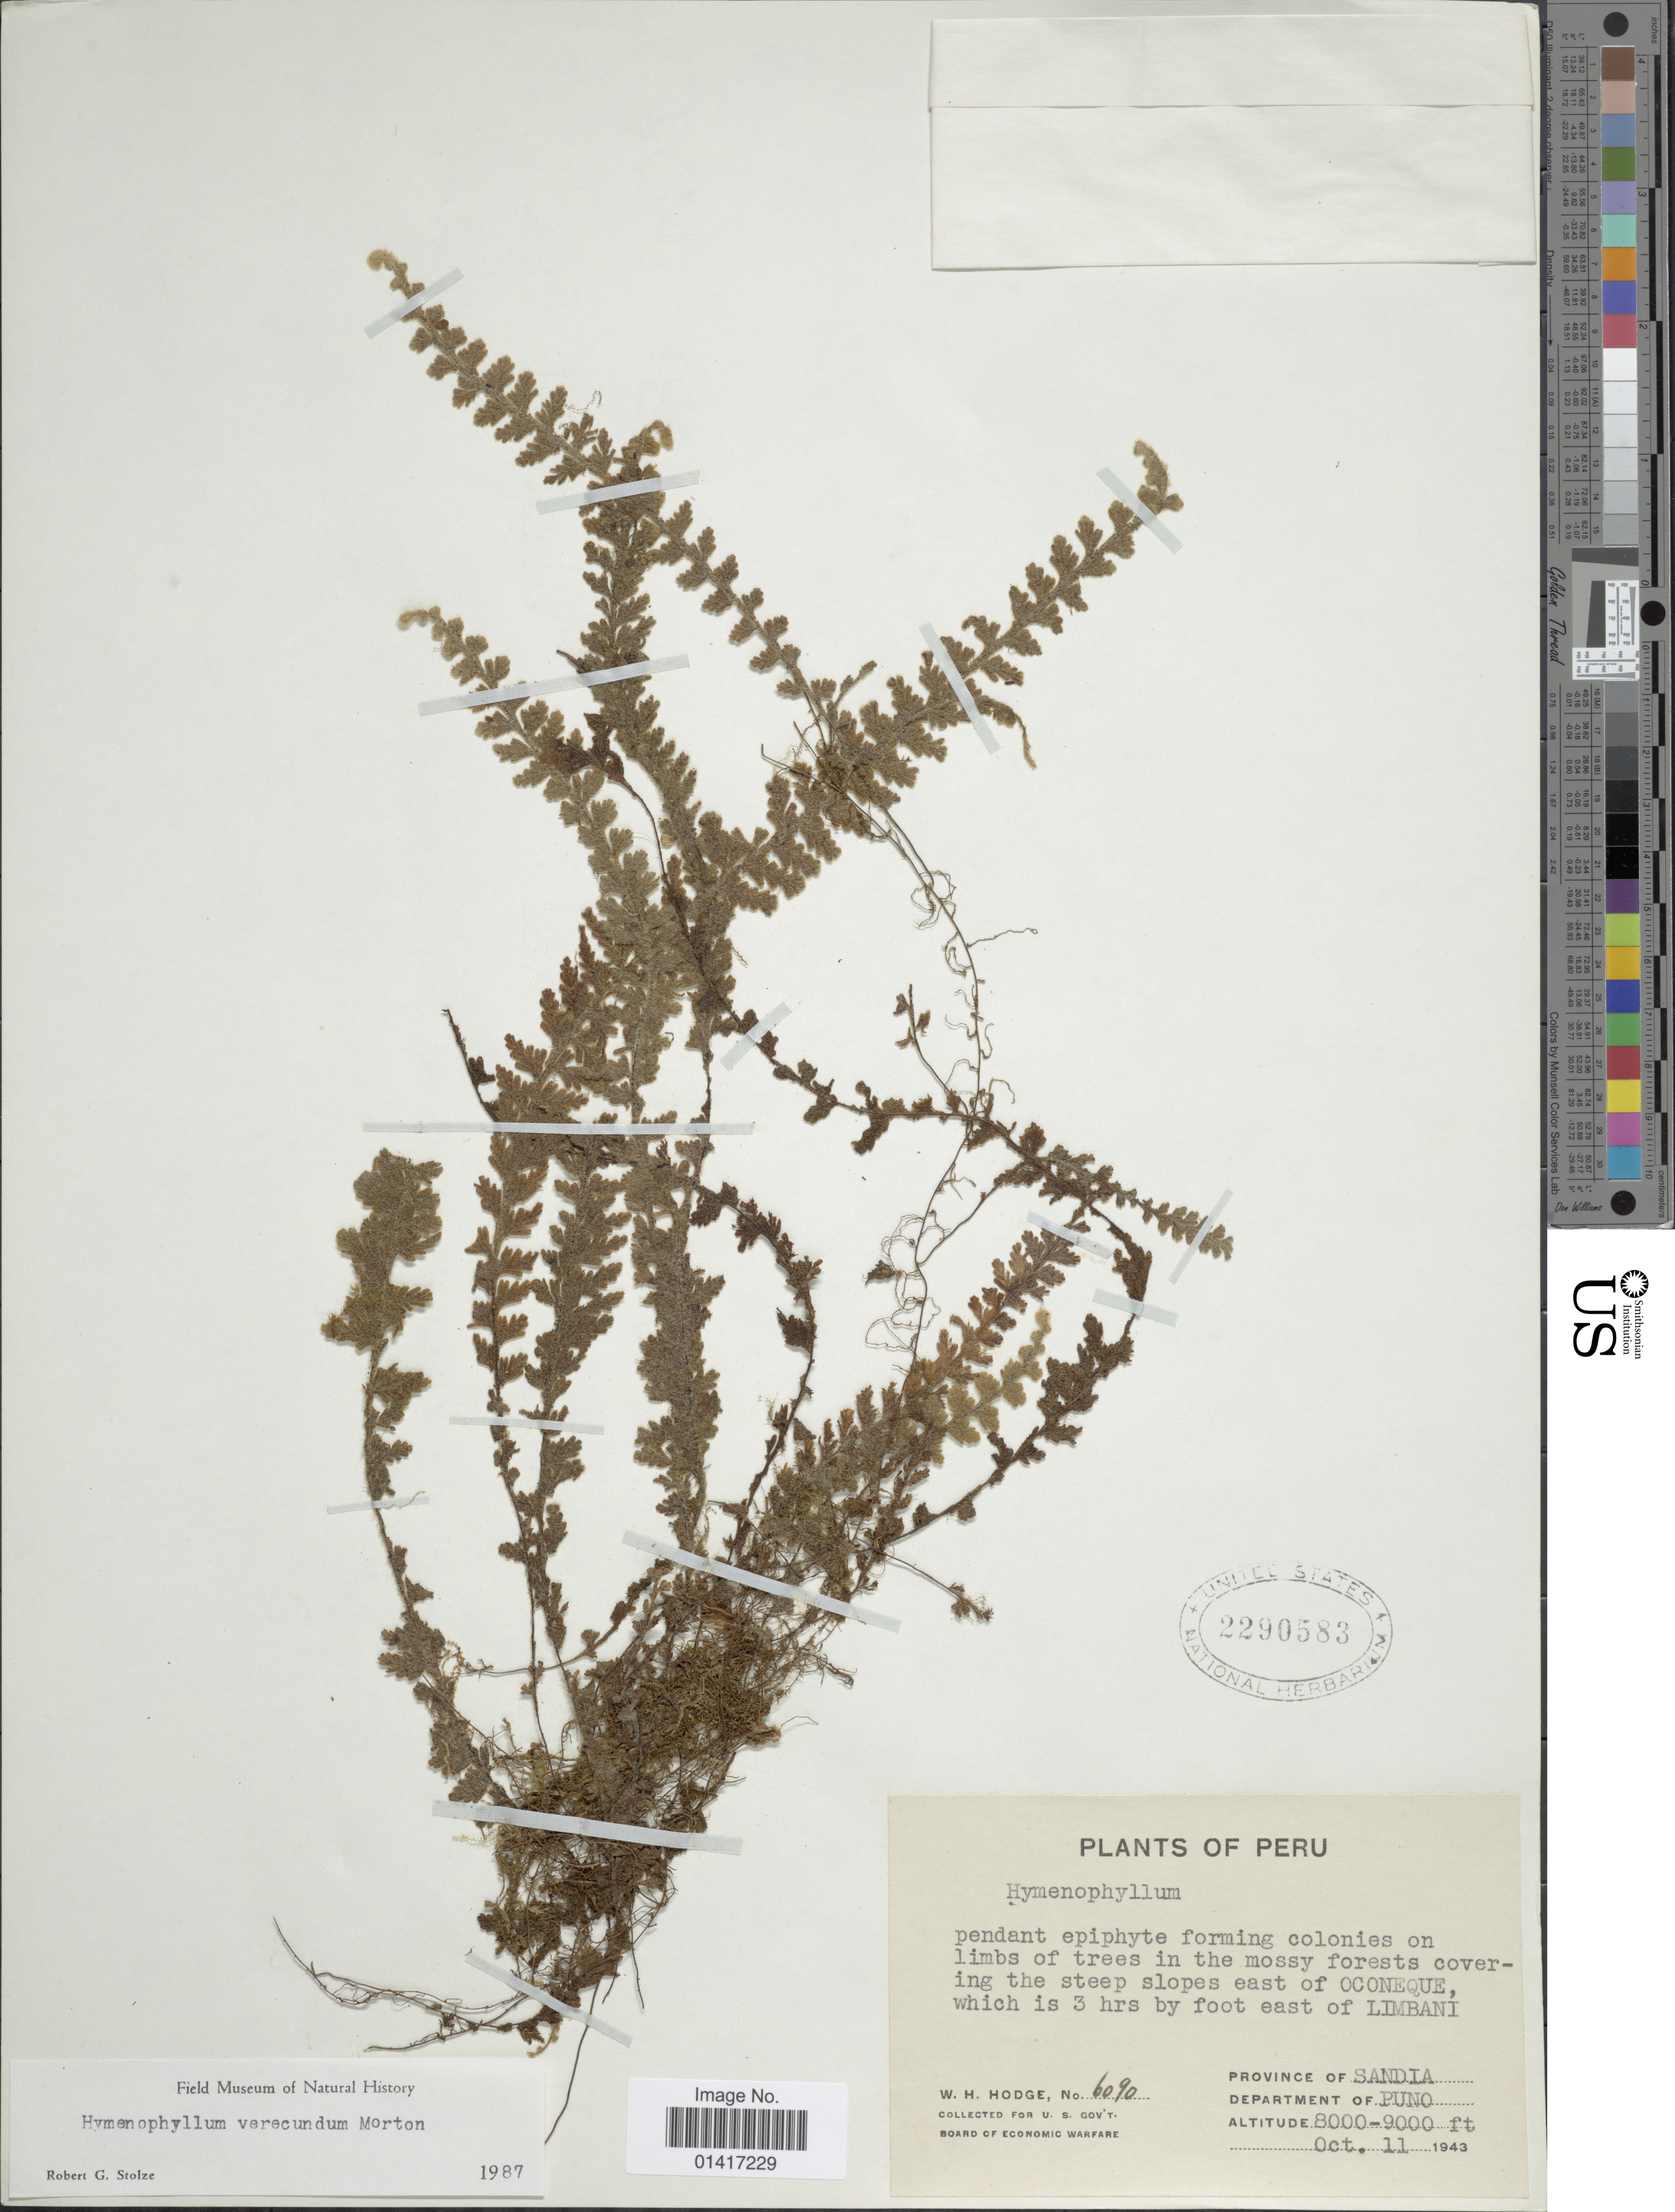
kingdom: Plantae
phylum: Tracheophyta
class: Polypodiopsida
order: Hymenophyllales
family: Hymenophyllaceae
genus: Hymenophyllum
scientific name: Hymenophyllum verecundum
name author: C.V. Morton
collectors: W. Hodge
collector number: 6090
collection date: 1943-10-11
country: Peru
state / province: Puno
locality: Province of Sandia, Pendant epiphyte forming colonies on lombs of tress in the mossy forests covering the steep slopes east of Oconeque, wich is 3 hrs by foot east of Limbani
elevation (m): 2438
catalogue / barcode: US 2290583